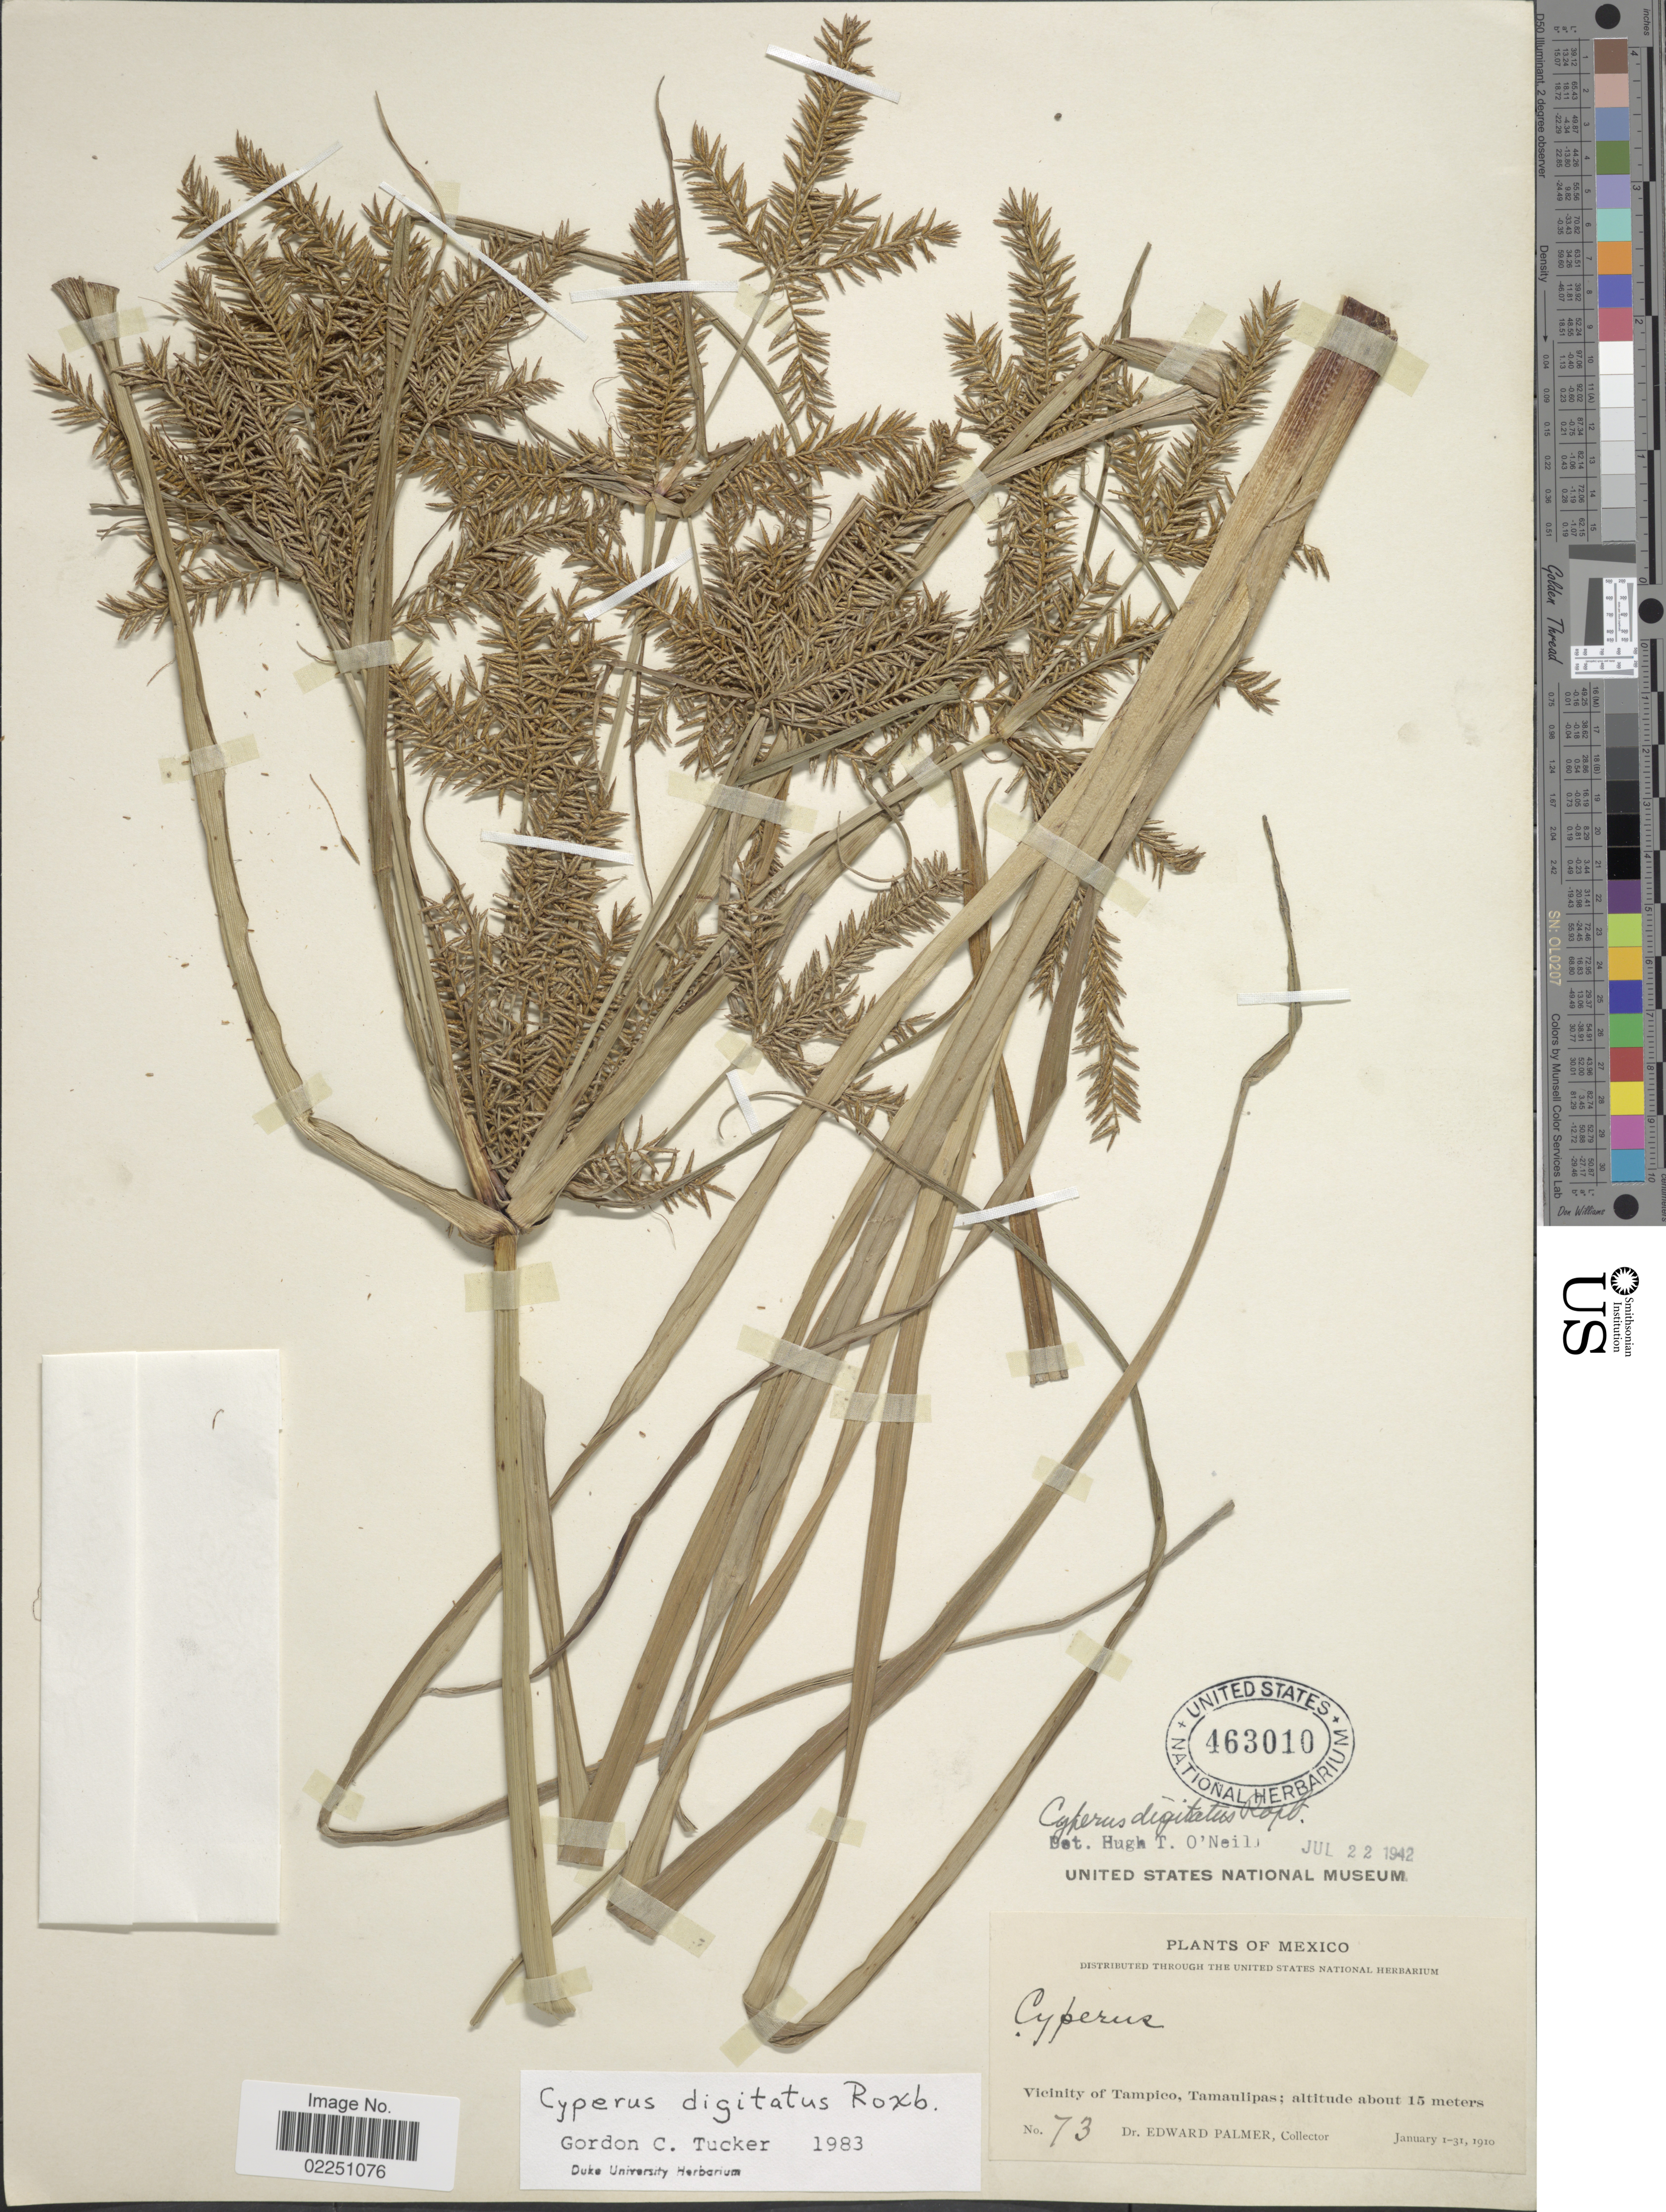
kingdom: Plantae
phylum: Tracheophyta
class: Liliopsida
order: Poales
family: Cyperaceae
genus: Cyperus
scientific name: Cyperus digitatus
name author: Roxb.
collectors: E. Palmer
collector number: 73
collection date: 1910-01-01/1910-01-31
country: Mexico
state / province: Tamaulipas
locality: Vicinity of Tampico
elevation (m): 15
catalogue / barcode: US 463010